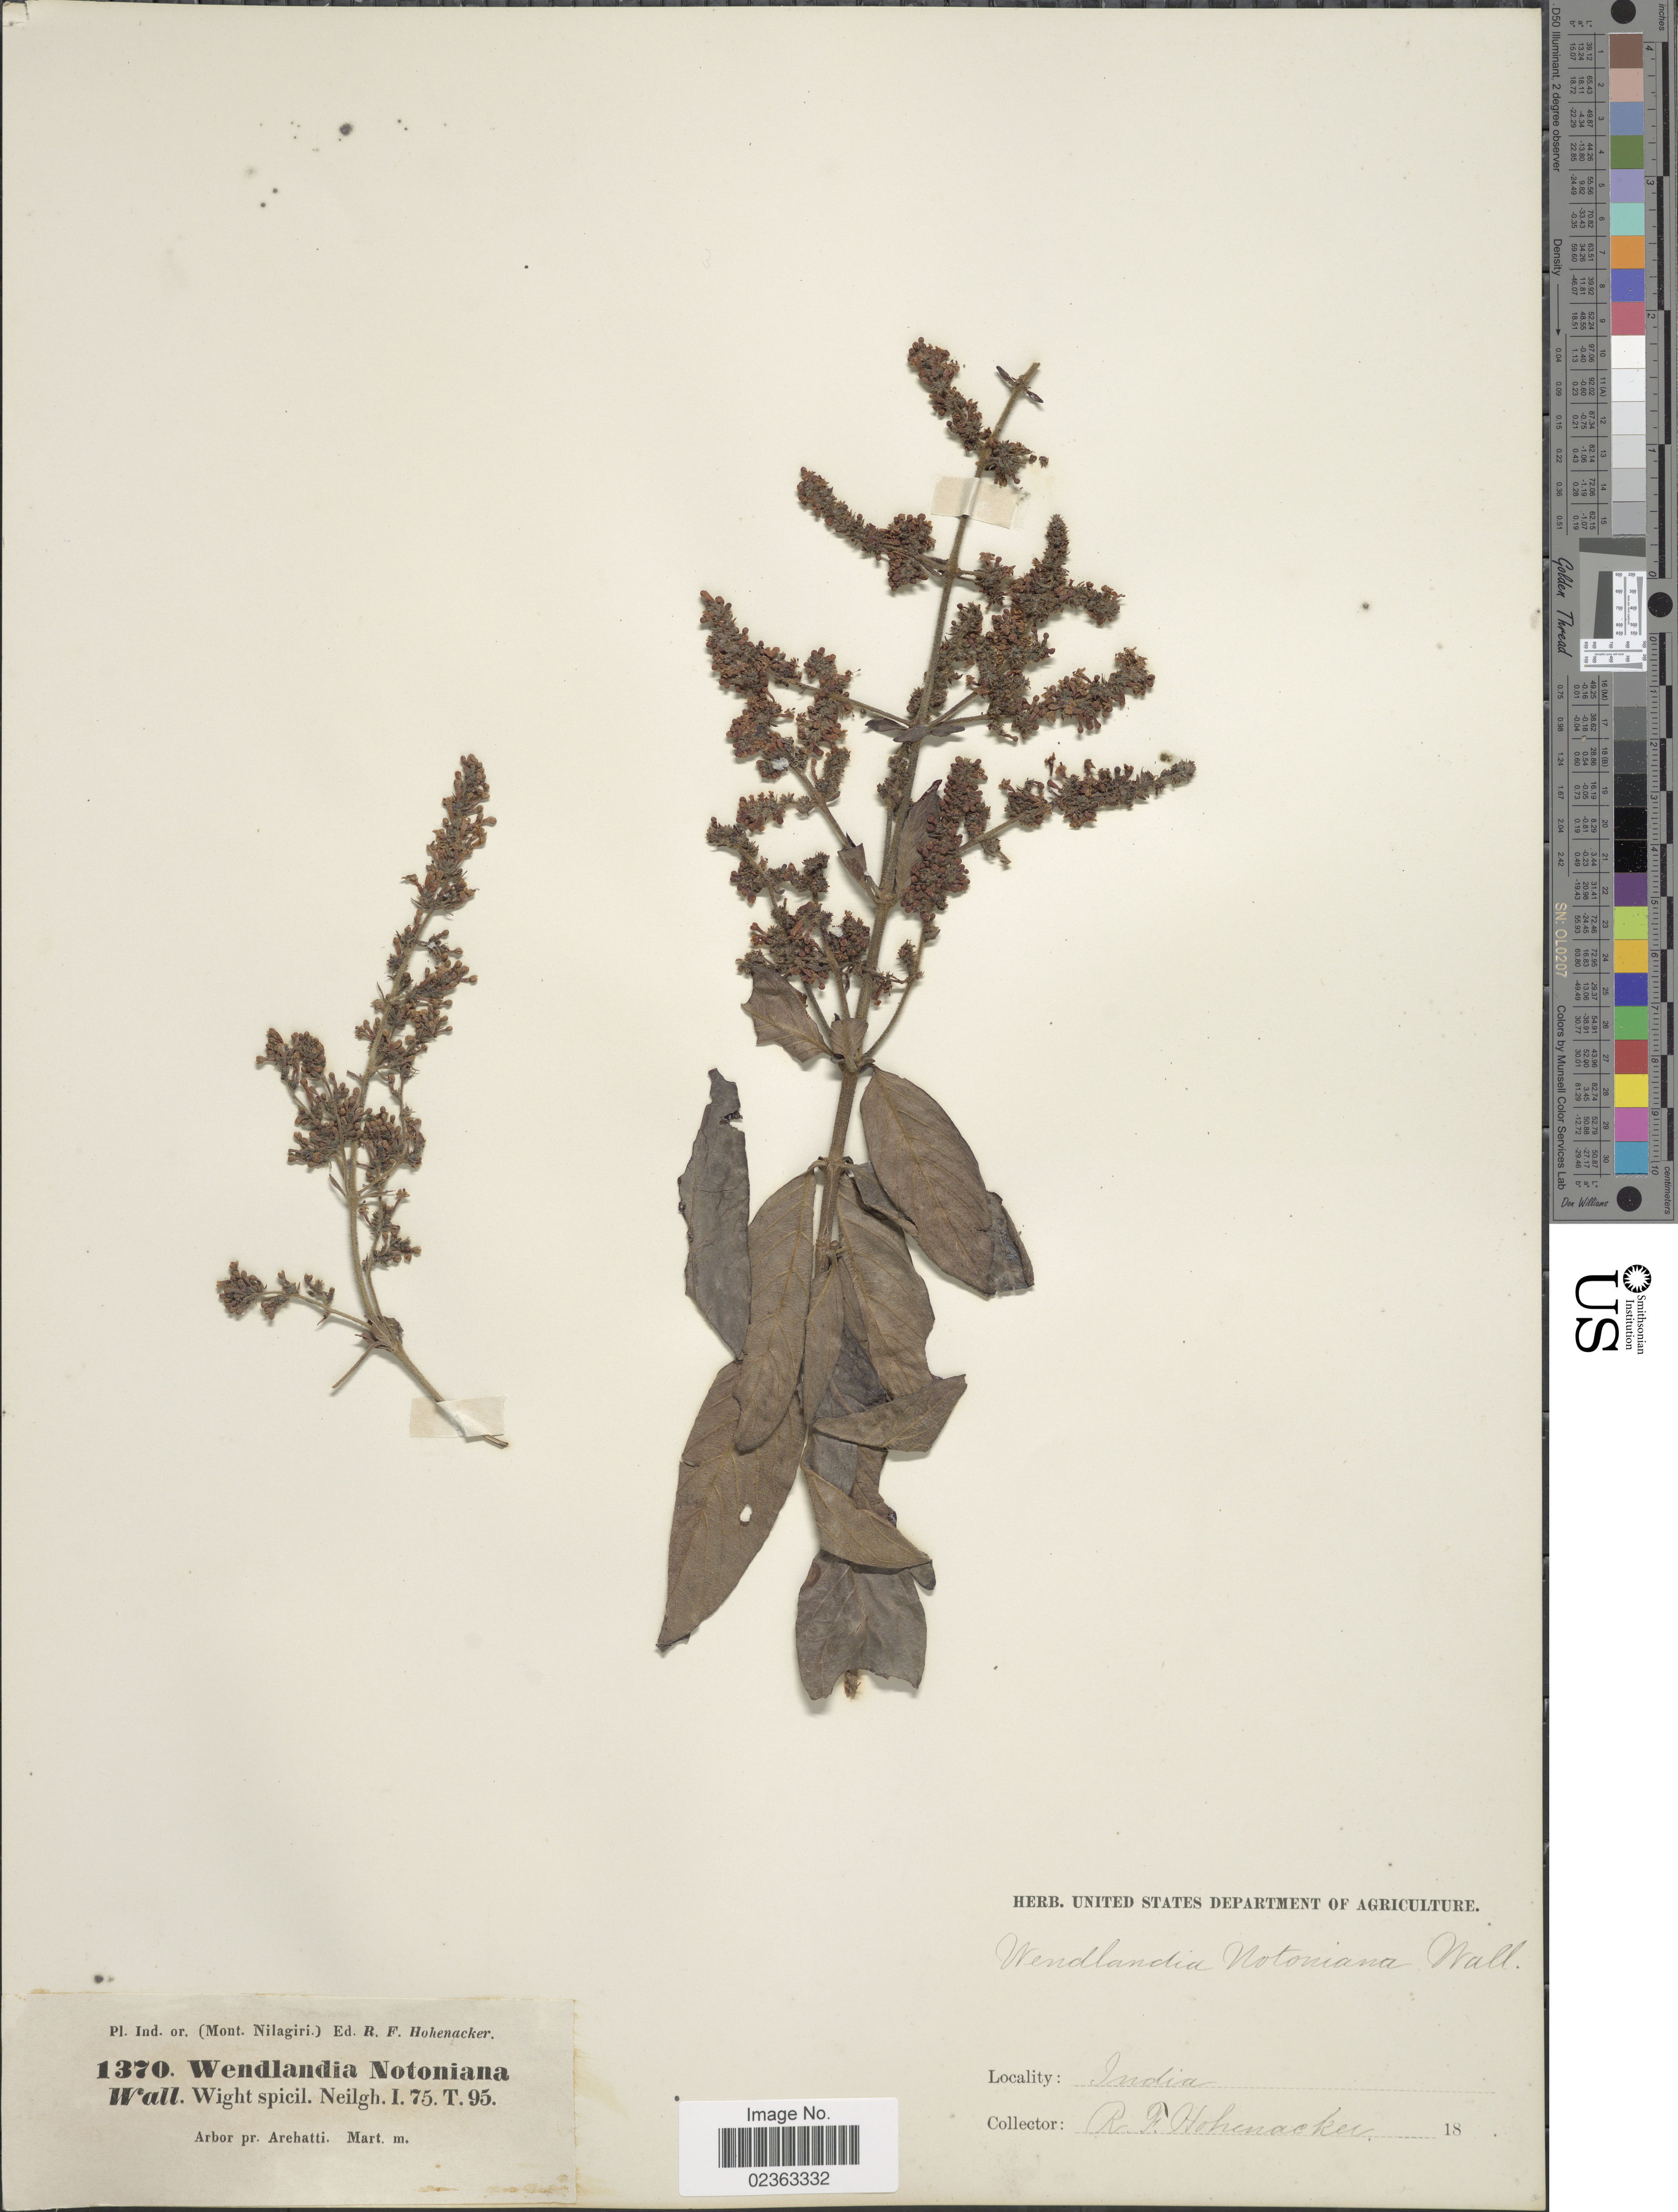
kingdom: Plantae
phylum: Tracheophyta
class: Magnoliopsida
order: Gentianales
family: Rubiaceae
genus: Wendlandia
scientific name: Wendlandia notoniana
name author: Wall. ex Wight & Arn.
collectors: R. F. Hohenacker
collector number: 1370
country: India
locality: (Mont. Nilagiri), arbor pr. Arehatti